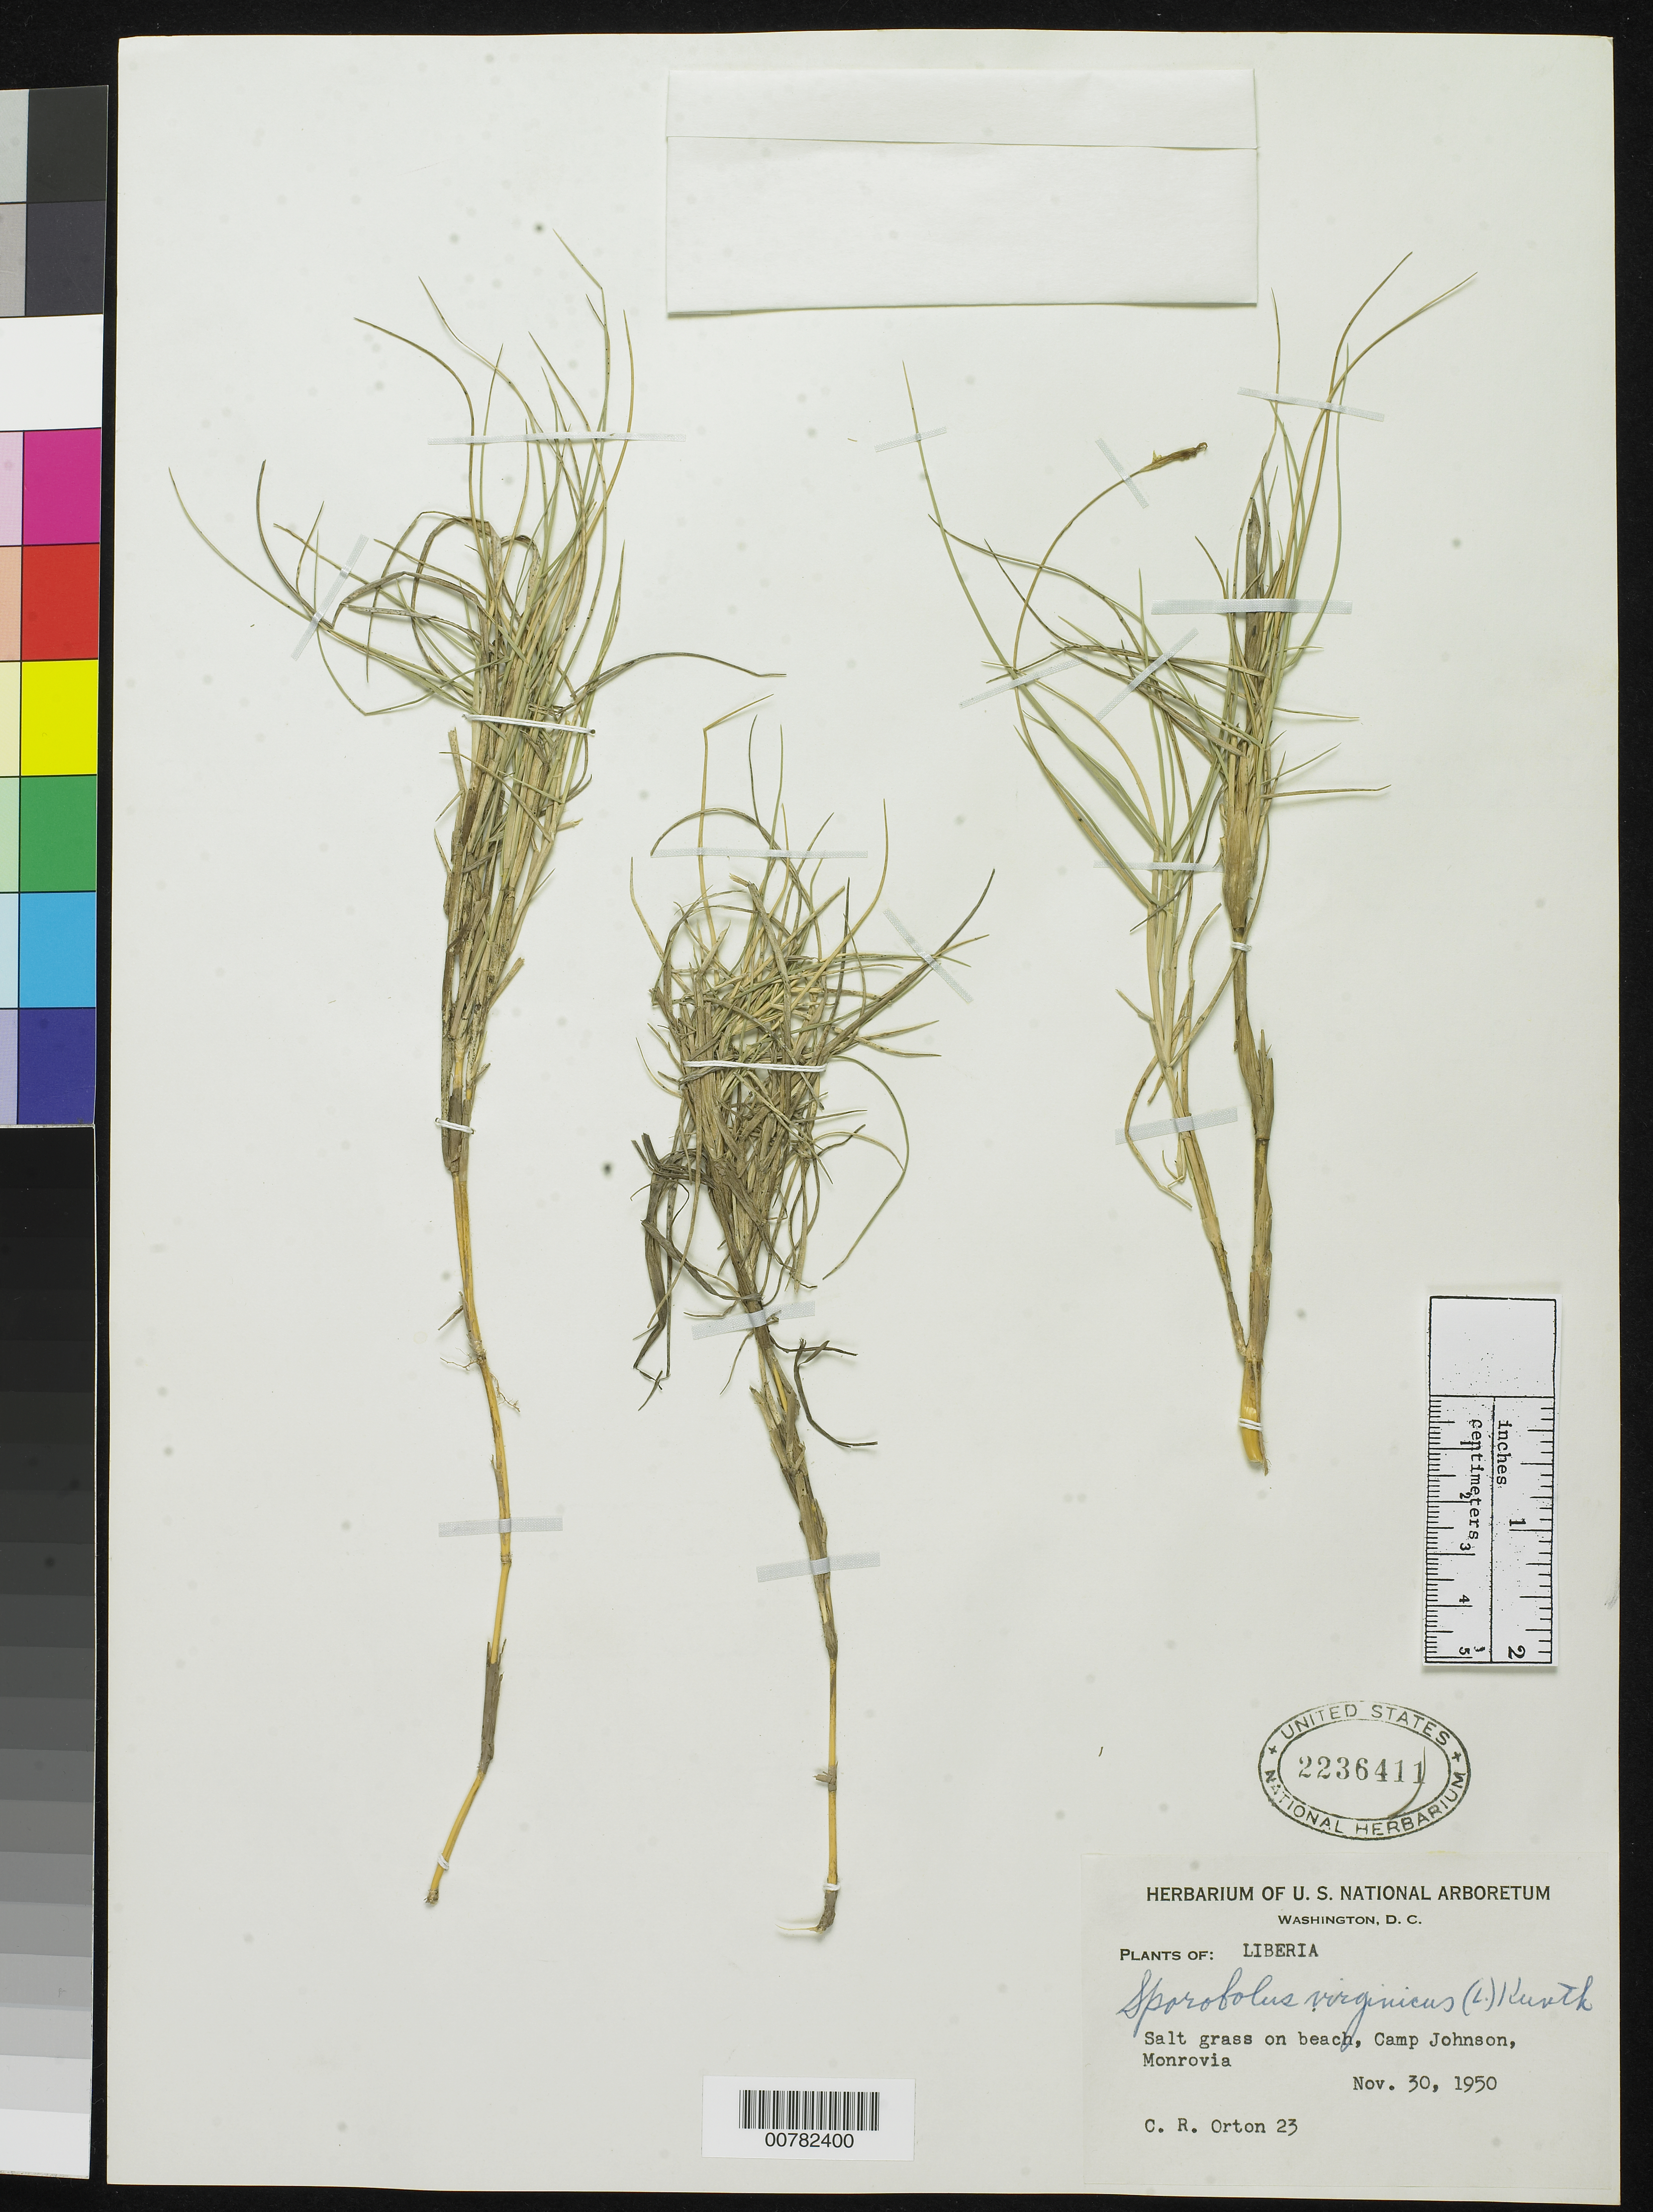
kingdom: Plantae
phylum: Tracheophyta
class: Liliopsida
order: Poales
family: Poaceae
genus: Sporobolus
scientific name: Sporobolus virginicus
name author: (L.) Kunth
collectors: C. Orton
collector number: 23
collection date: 1950-11-30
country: Liberia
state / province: Montserrado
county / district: Monrovia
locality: Salt grass on beach, Camp Johnson, Monrovia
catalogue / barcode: US 2236411